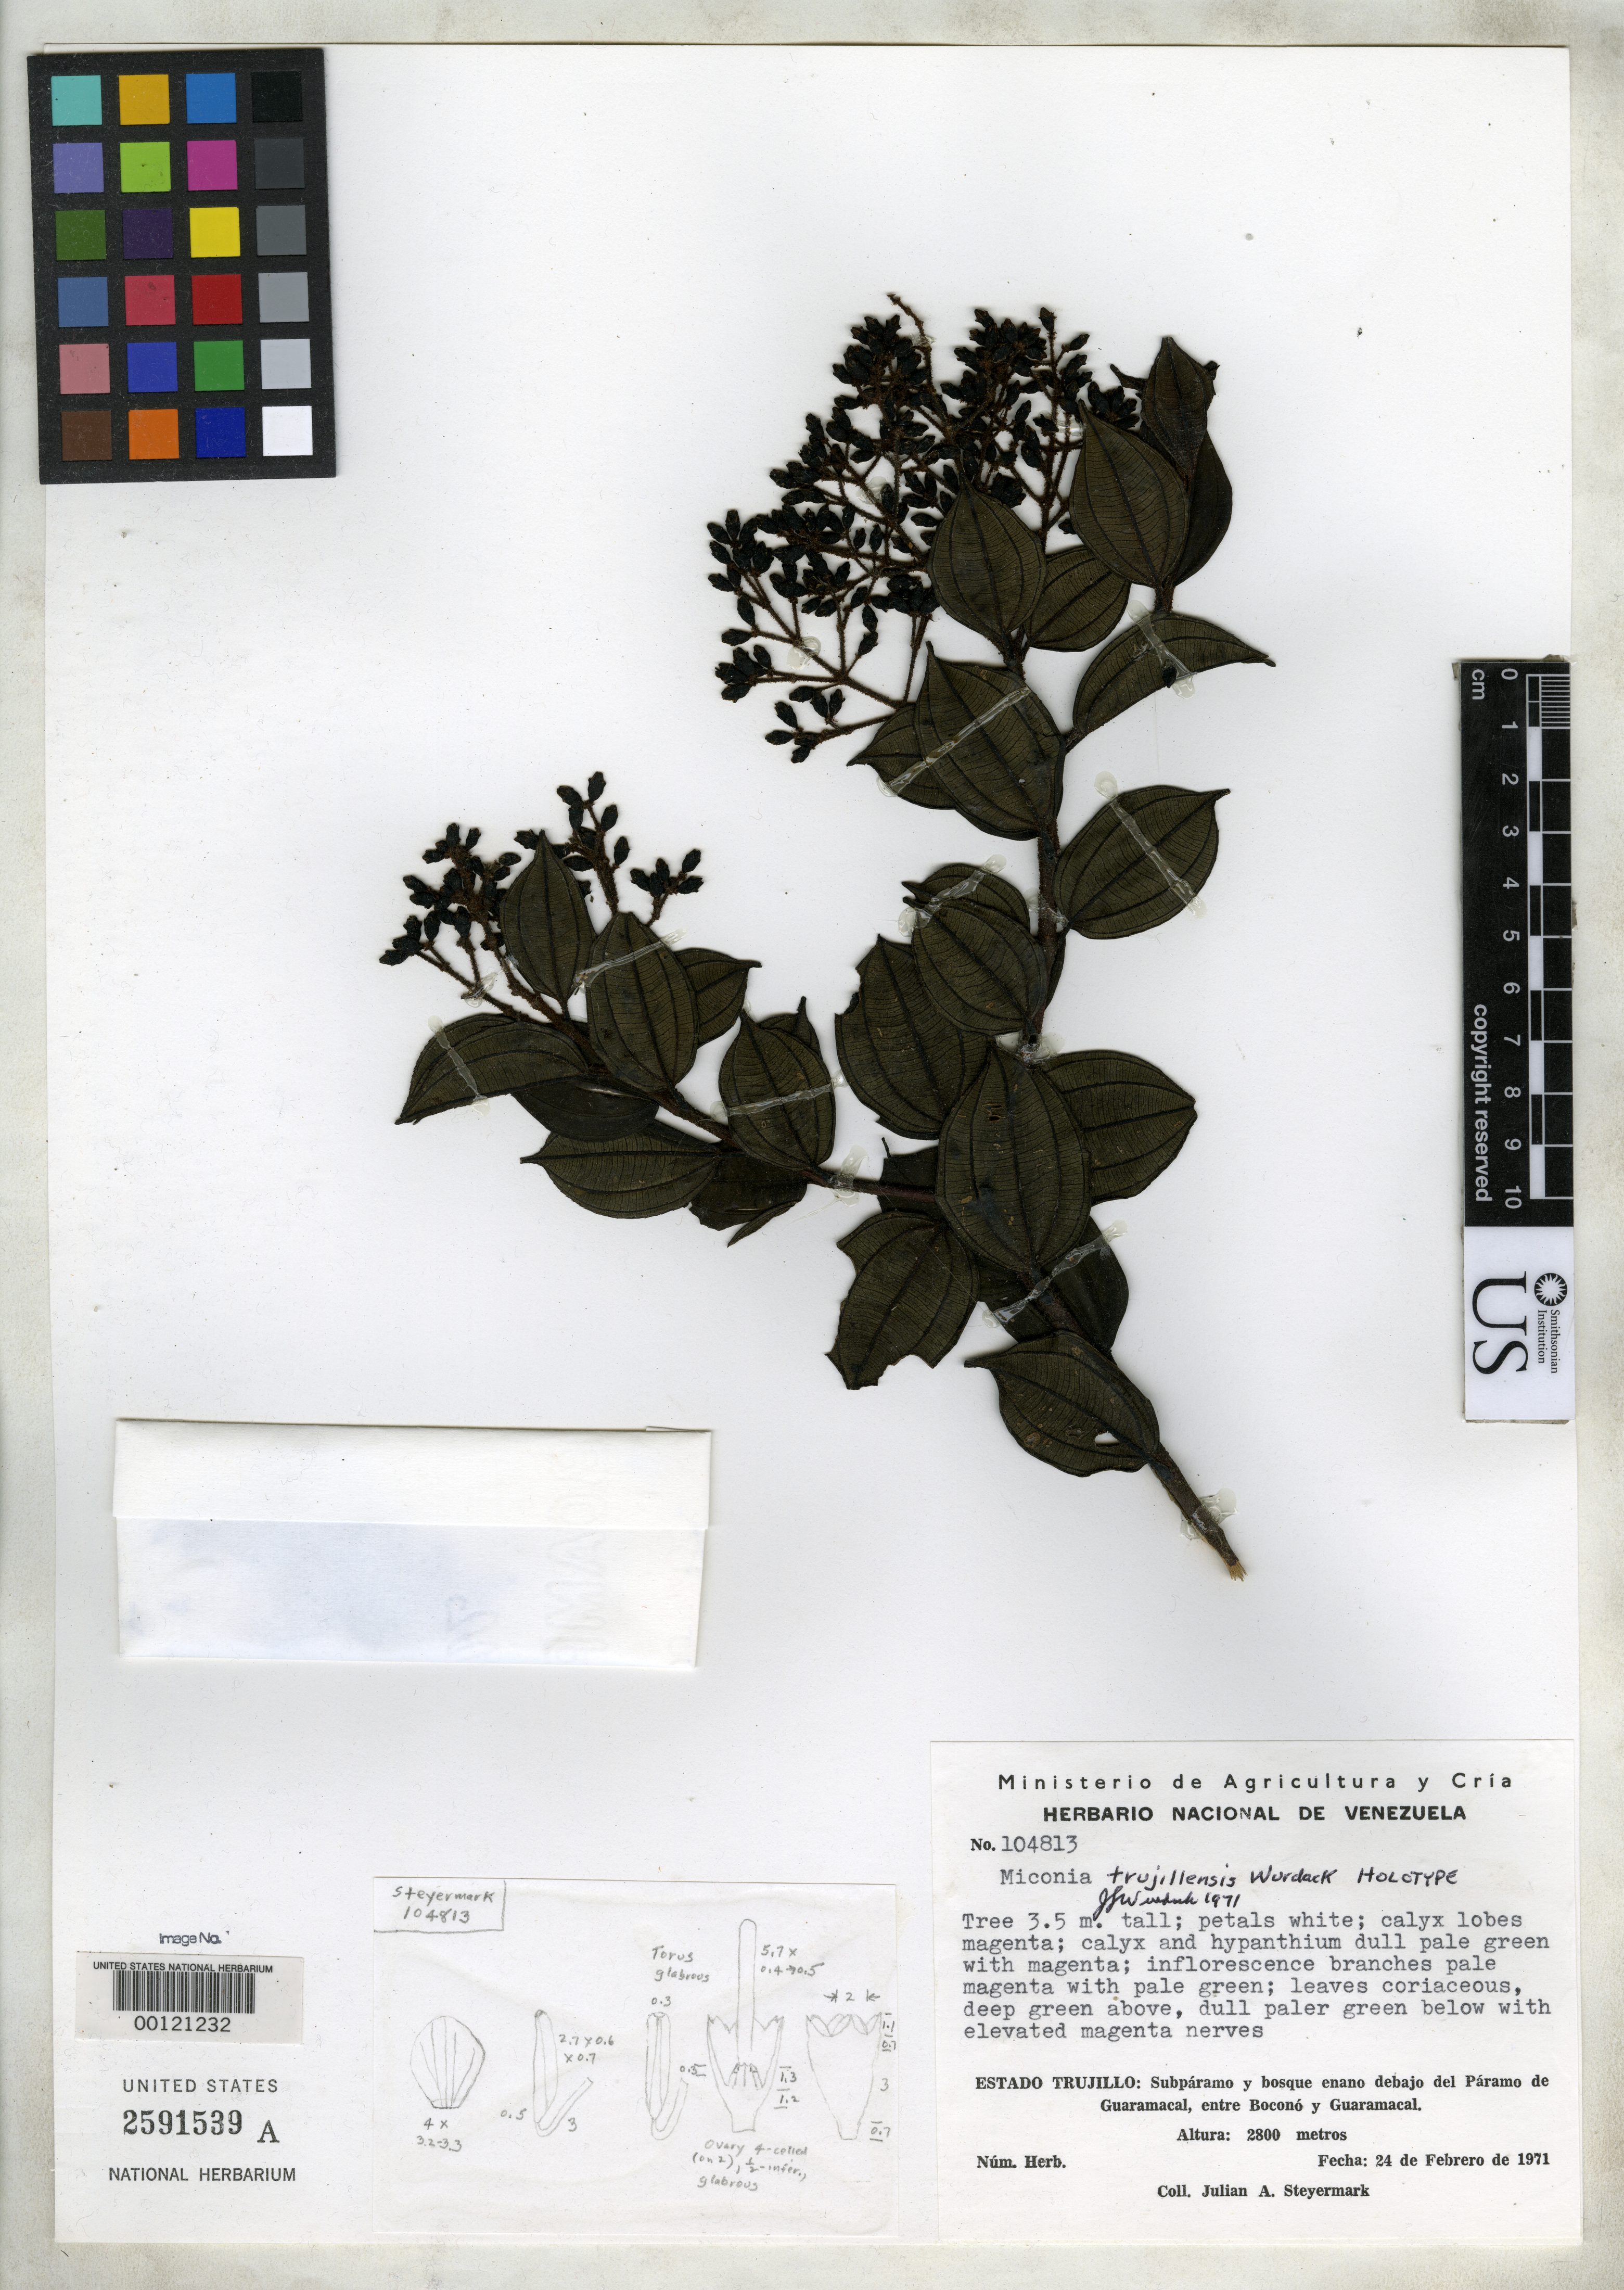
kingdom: Plantae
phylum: Tracheophyta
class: Magnoliopsida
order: Myrtales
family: Melastomataceae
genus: Miconia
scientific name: Miconia trujillensis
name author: Wurdack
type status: Holotype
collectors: J. Steyermark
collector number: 104813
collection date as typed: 24 Feb 1971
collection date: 1971-02-24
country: Venezuela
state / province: Trujillo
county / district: Boconó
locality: Paramo de Guaramacal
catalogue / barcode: US 2591539A